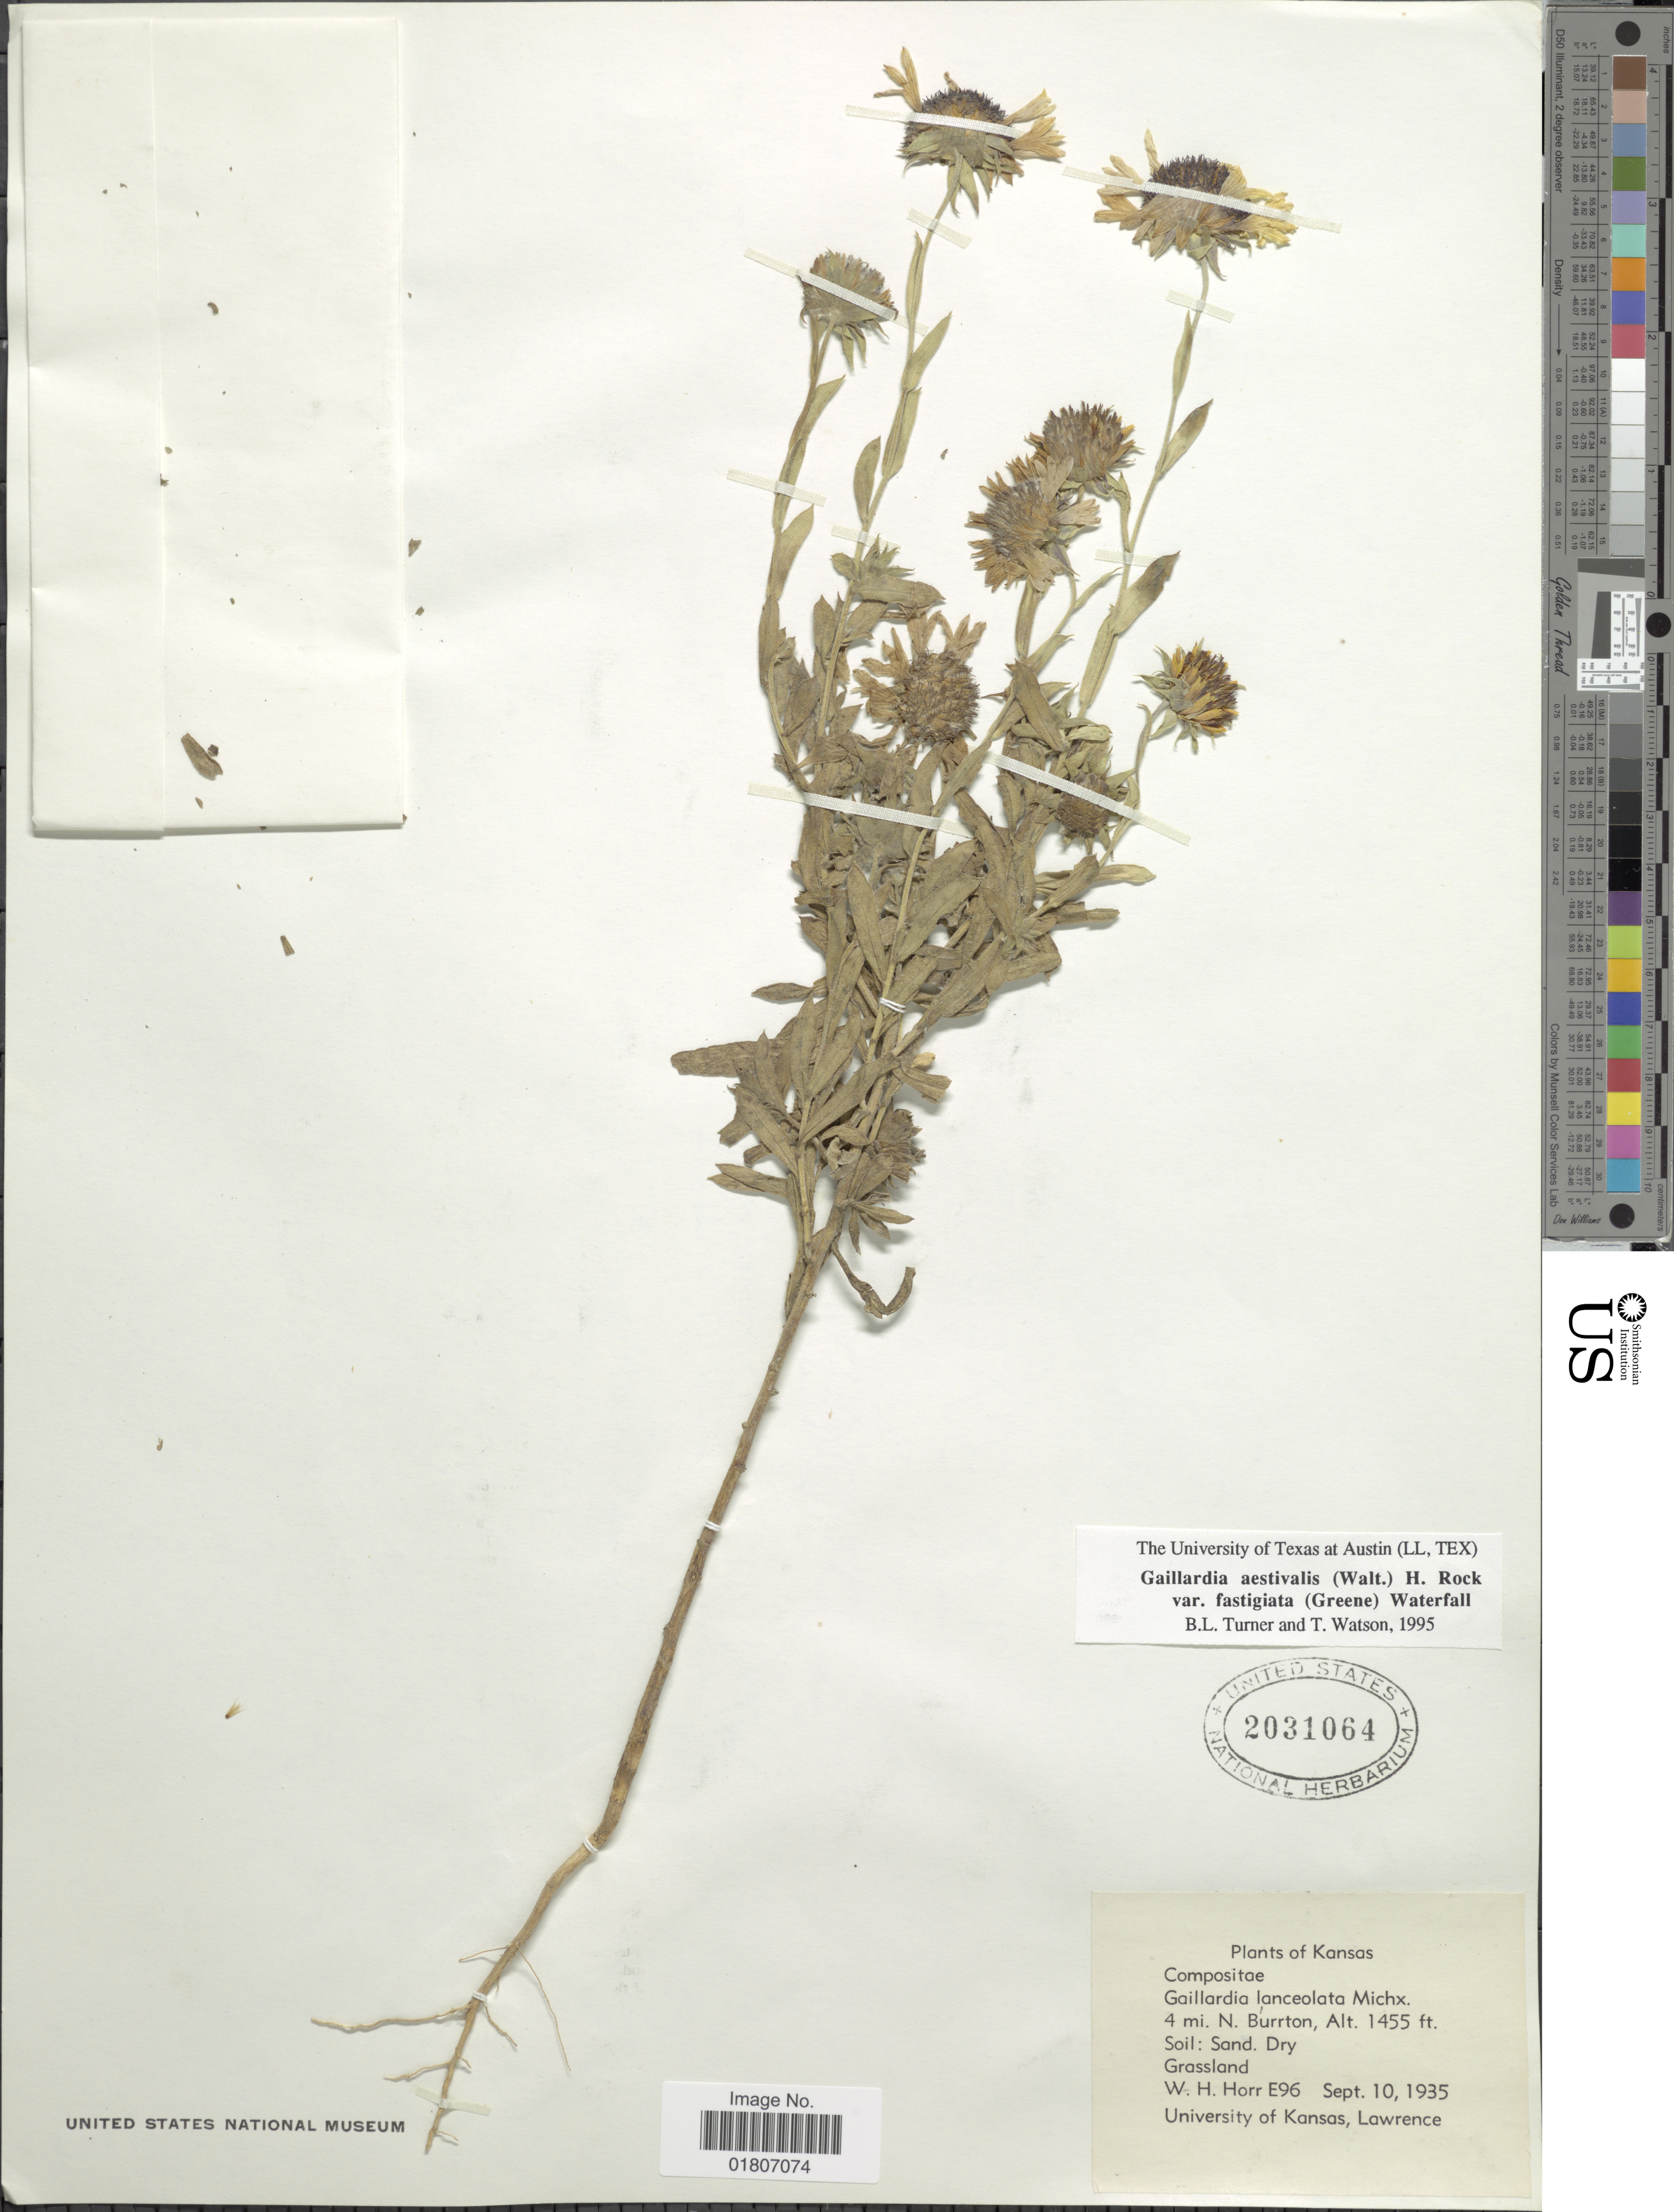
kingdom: Plantae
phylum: Tracheophyta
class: Magnoliopsida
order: Asterales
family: Asteraceae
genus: Gaillardia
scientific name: Gaillardia aestivalis var. fastigiata (indet)?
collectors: W. H. Horr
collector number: E96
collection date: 1935-09-10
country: United States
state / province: Kansas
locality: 4 mi. N. Burrton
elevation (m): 443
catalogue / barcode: US 2031064